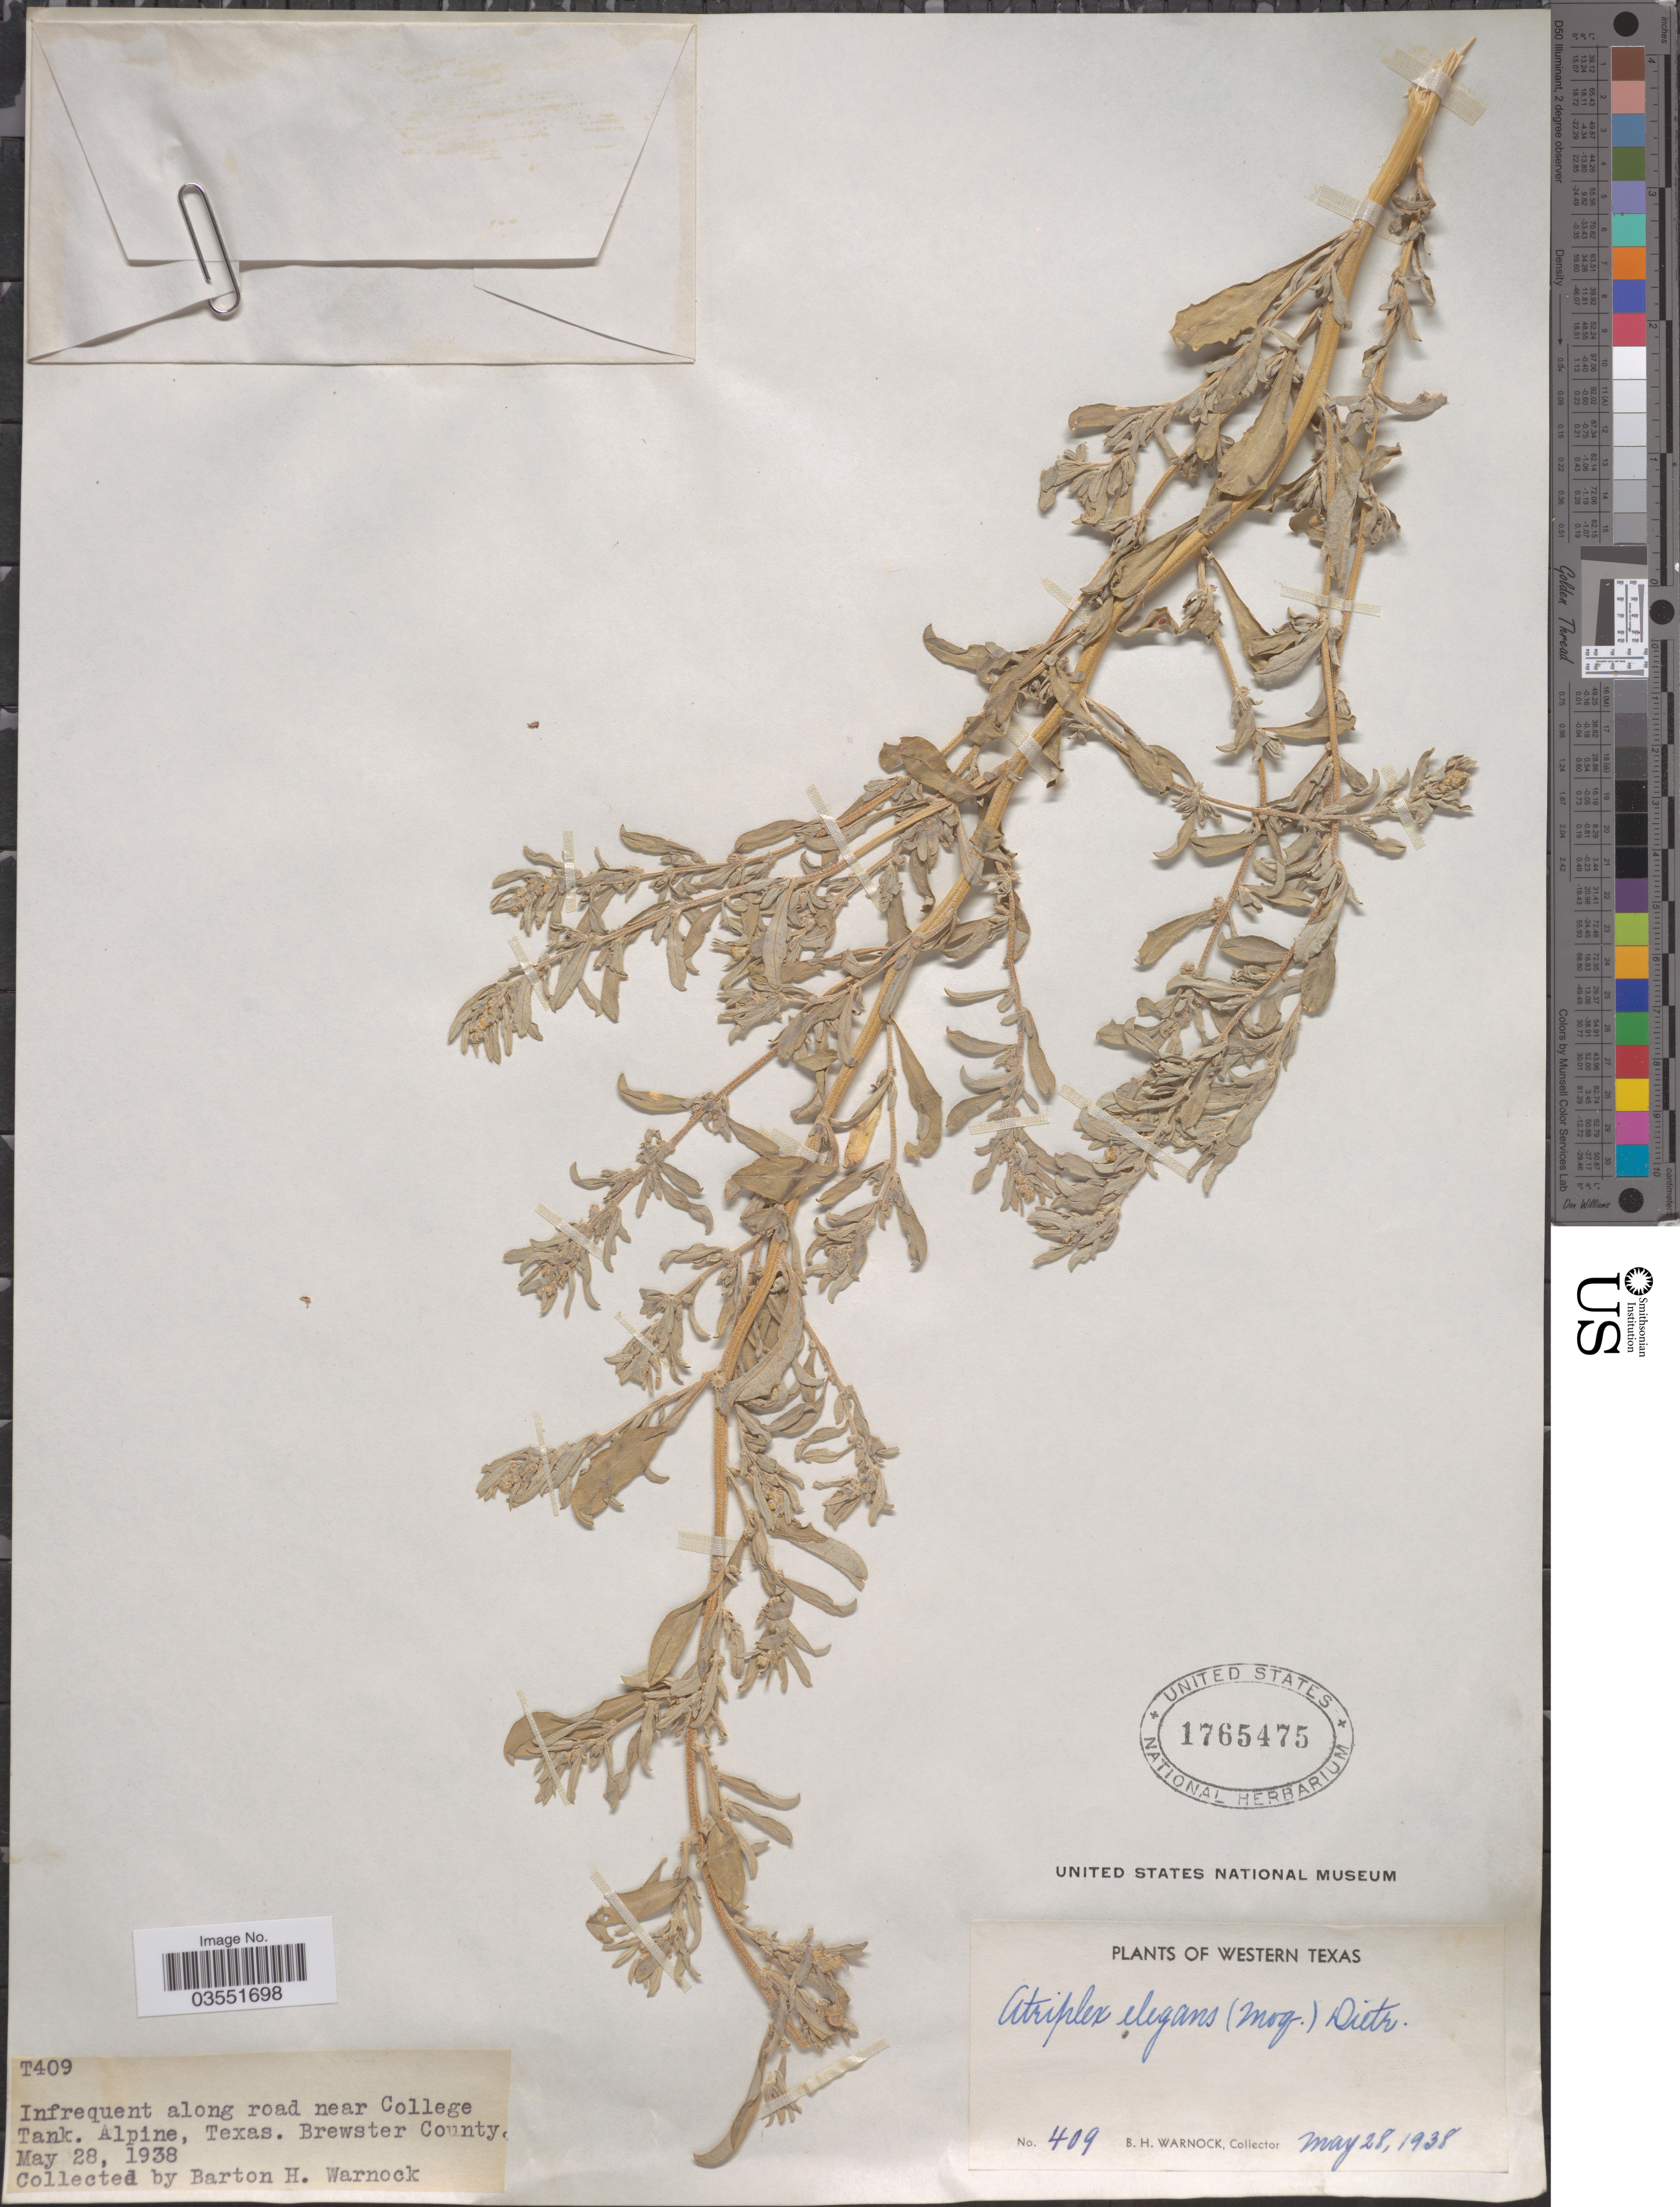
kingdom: Plantae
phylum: Tracheophyta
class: Magnoliopsida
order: Caryophyllales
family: Amaranthaceae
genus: Atriplex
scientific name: Atriplex elegans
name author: (Moq.) D. Dietr.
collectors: B. H. Warnock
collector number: T409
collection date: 1938-05-28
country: United States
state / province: Texas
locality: Along road near College Tank, Alpine, Brewster County.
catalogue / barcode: US 1765475